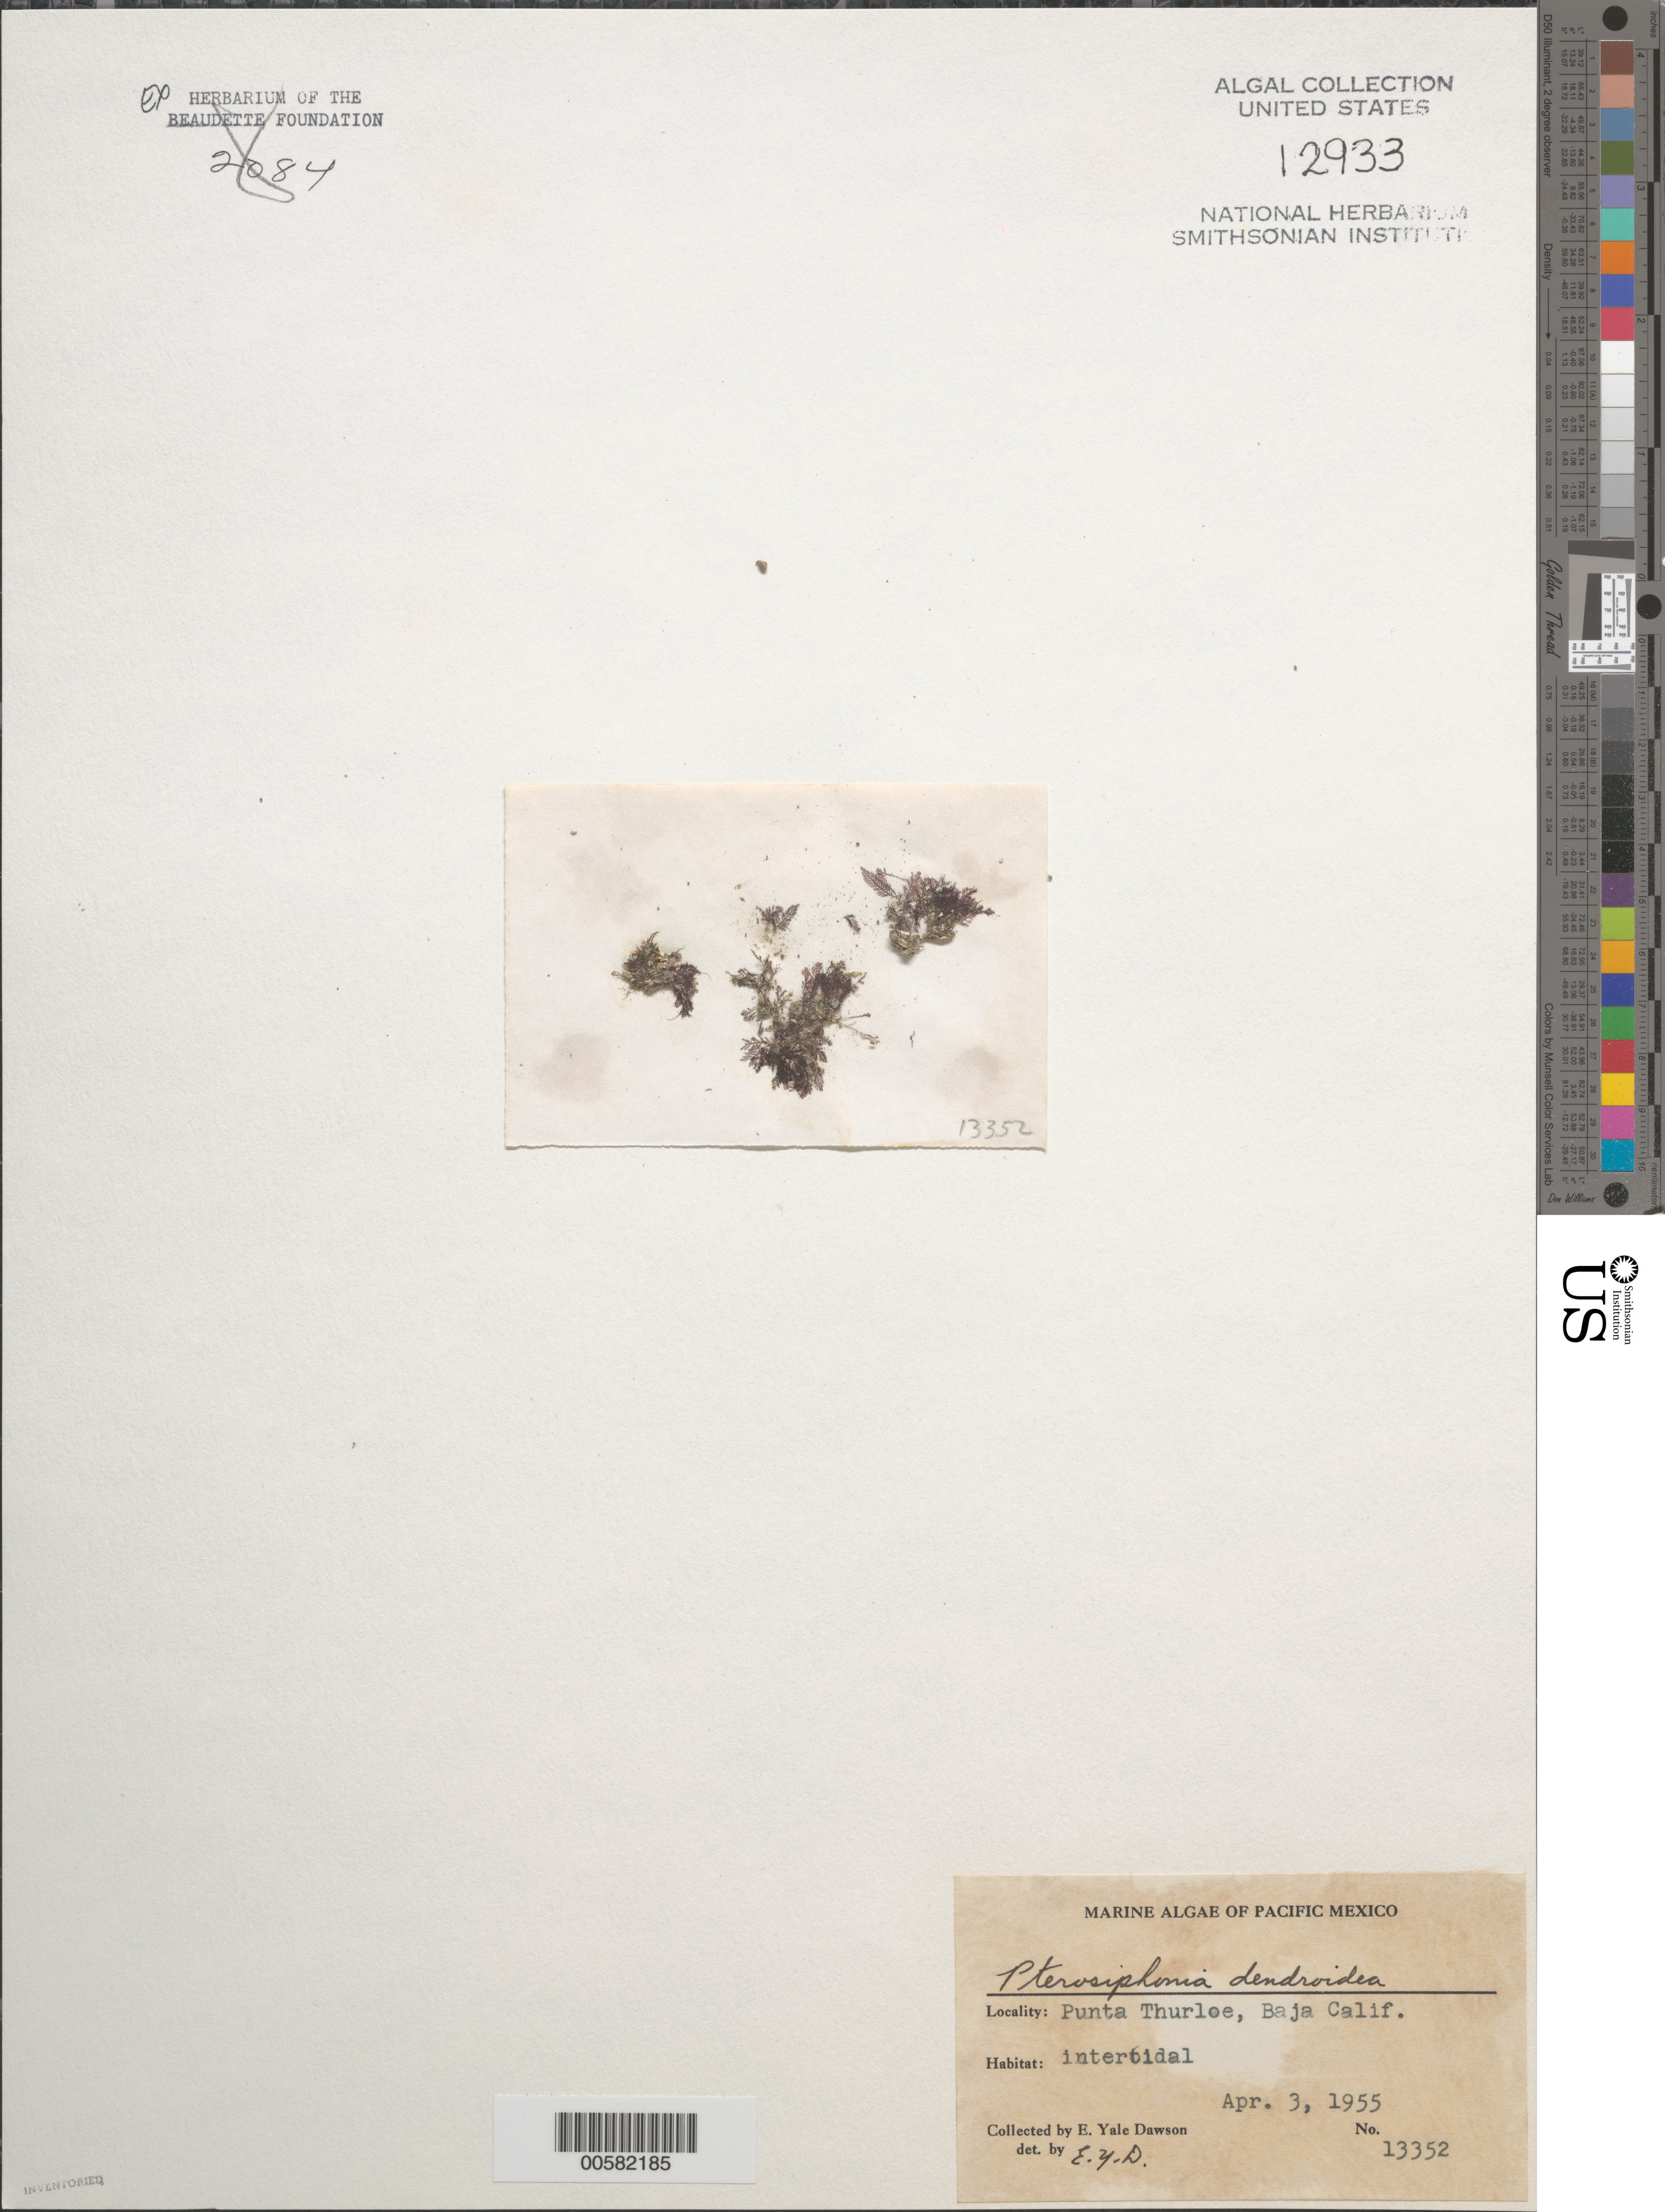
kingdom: Plantae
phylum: Rhodophyta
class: Florideophyceae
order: Ceramiales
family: Rhodomelaceae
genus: Symphyocladiella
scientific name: Symphyocladiella dendroidea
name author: (Montagne) Bustamante et al.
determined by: Algae name updating Project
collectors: E. Y. Dawson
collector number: EYD 13352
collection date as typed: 03 Apr 1955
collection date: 1955-04-03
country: Mexico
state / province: Baja California Sur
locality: Punta Thurloe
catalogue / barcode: US 12933